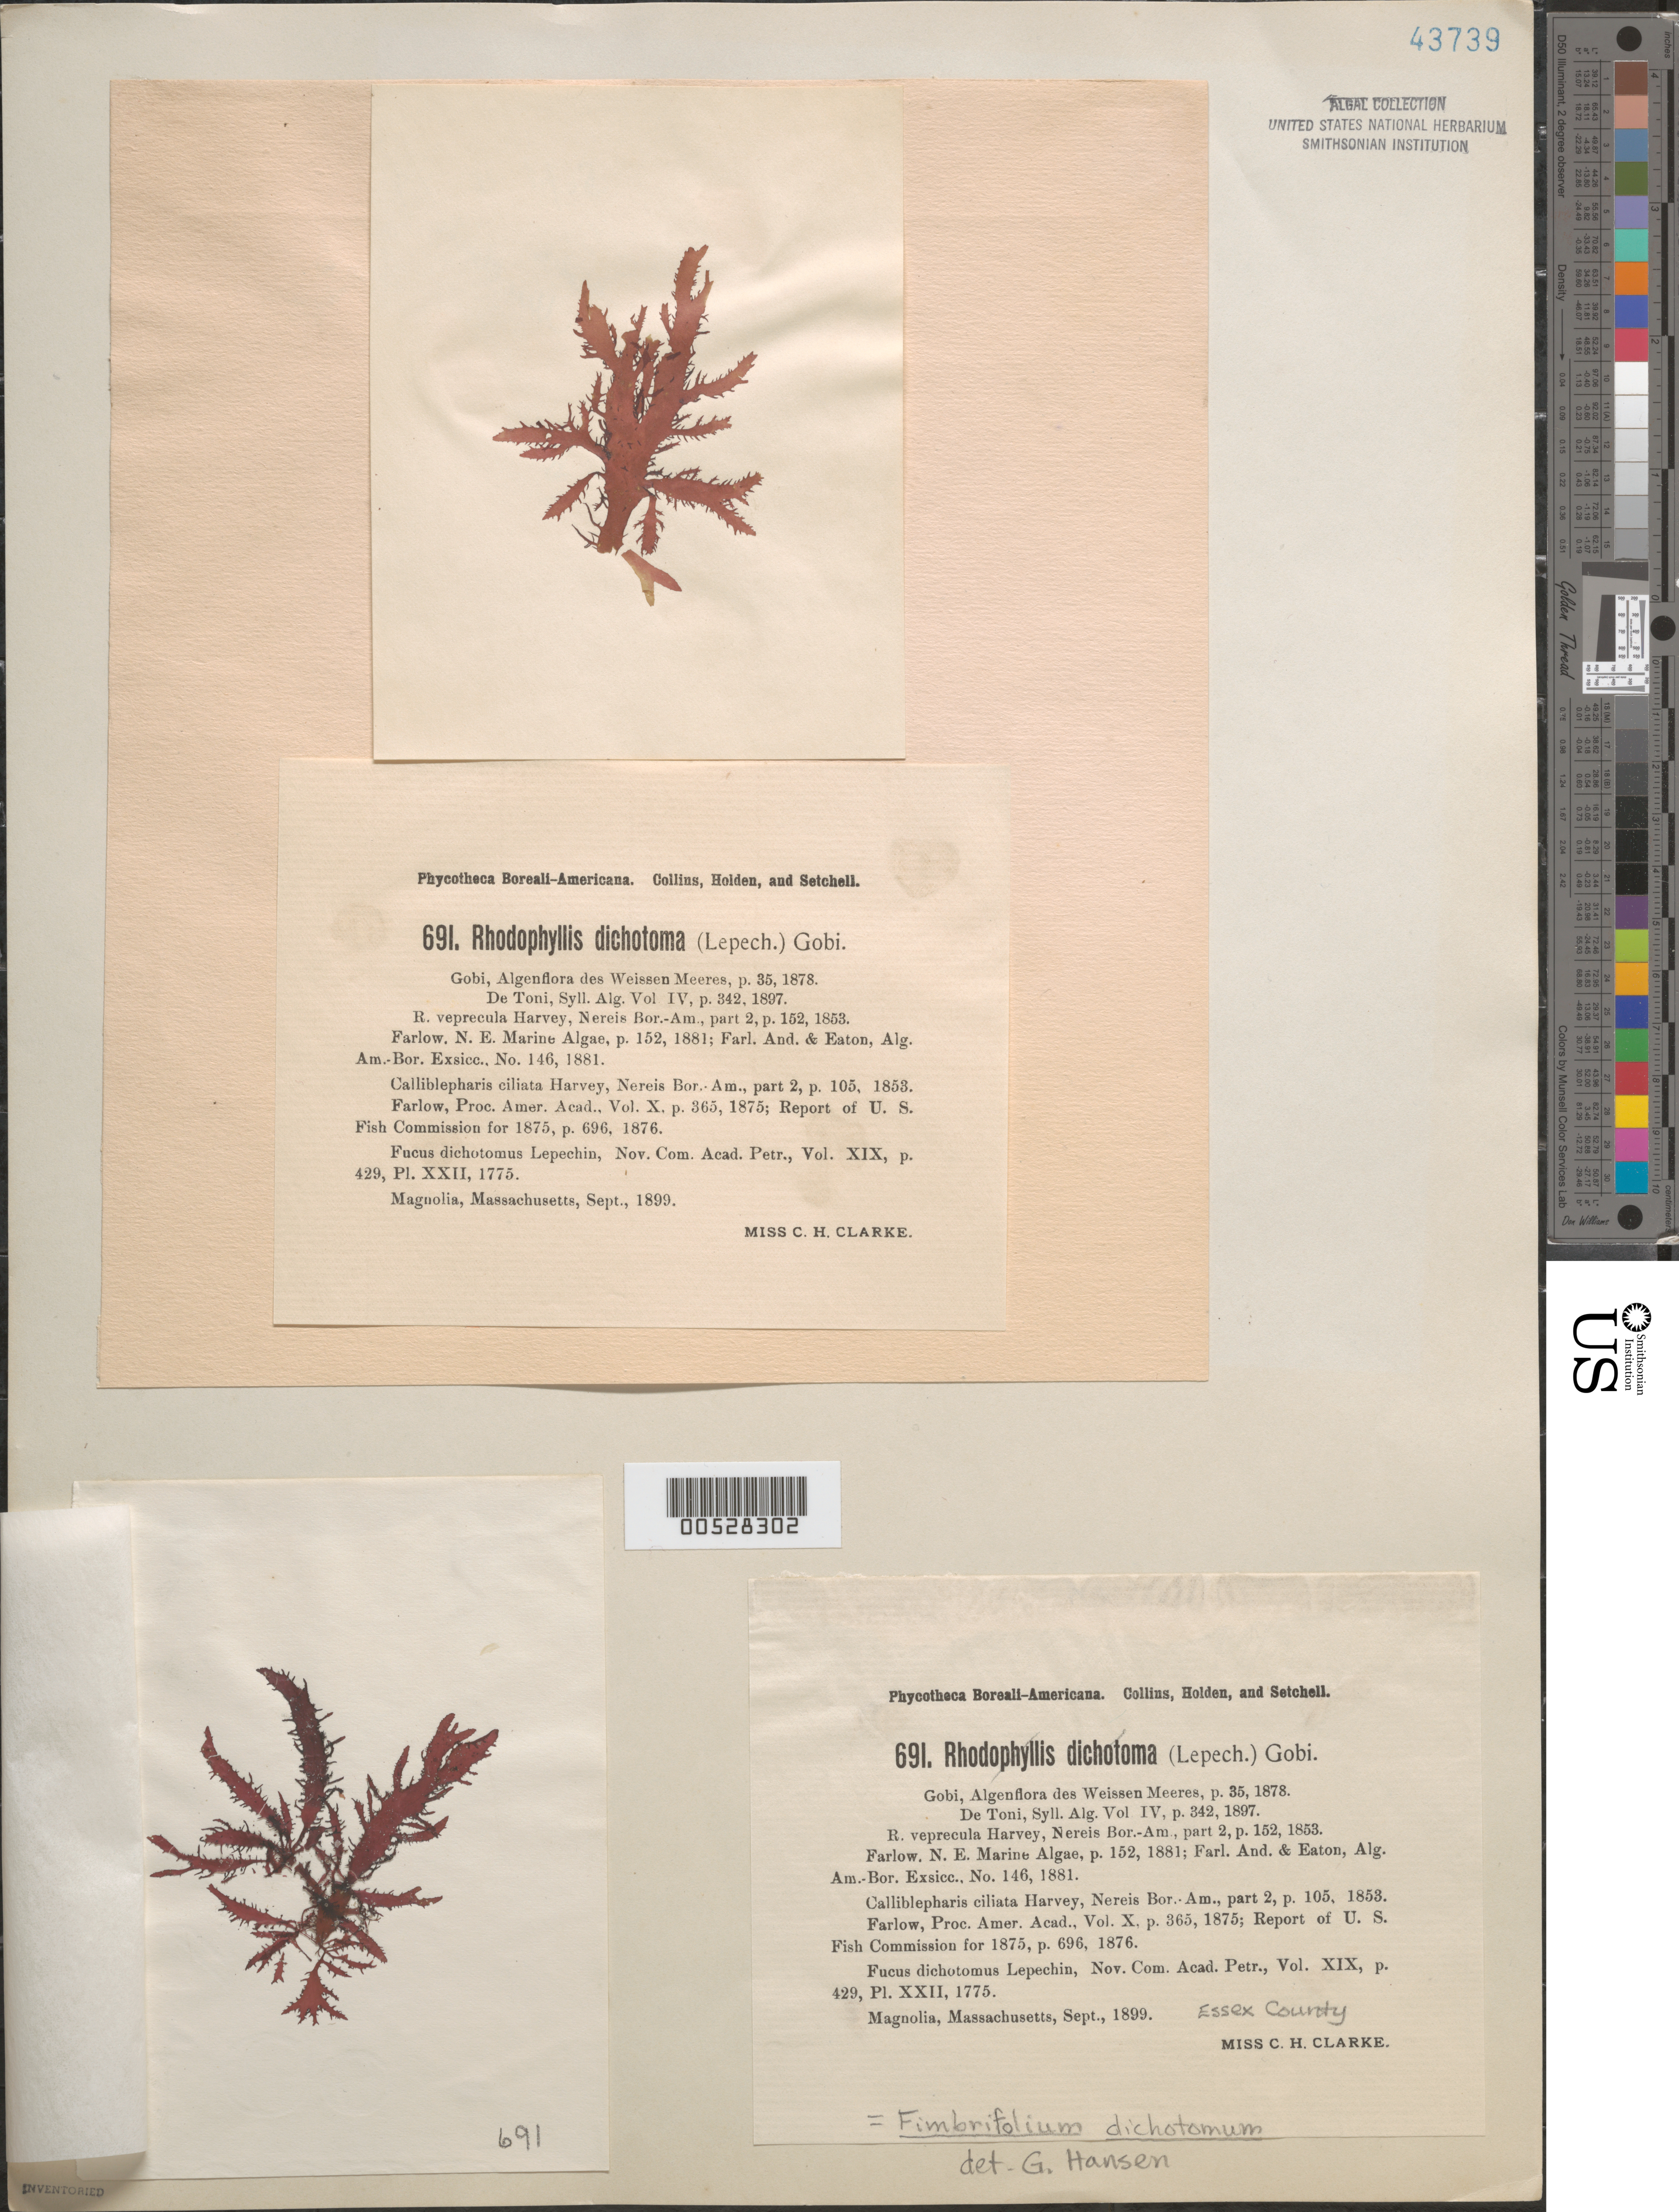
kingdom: Plantae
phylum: Rhodophyta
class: Florideophyceae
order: Gigartinales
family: Cystocloniaceae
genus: Fimbrifolium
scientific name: Fimbrifolium dichotomum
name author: (Lepechin) Hansen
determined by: Hansen, G. I.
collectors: C. H. Clarke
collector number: PB-A 691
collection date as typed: Sep 1899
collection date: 1899-09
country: United States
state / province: Massachusetts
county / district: Essex County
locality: Magnolia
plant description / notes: Collins, Holden & Setchell, Phycotheca Boreali-Americana, as Rhodophyllis dichotoma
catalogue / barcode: US 43739